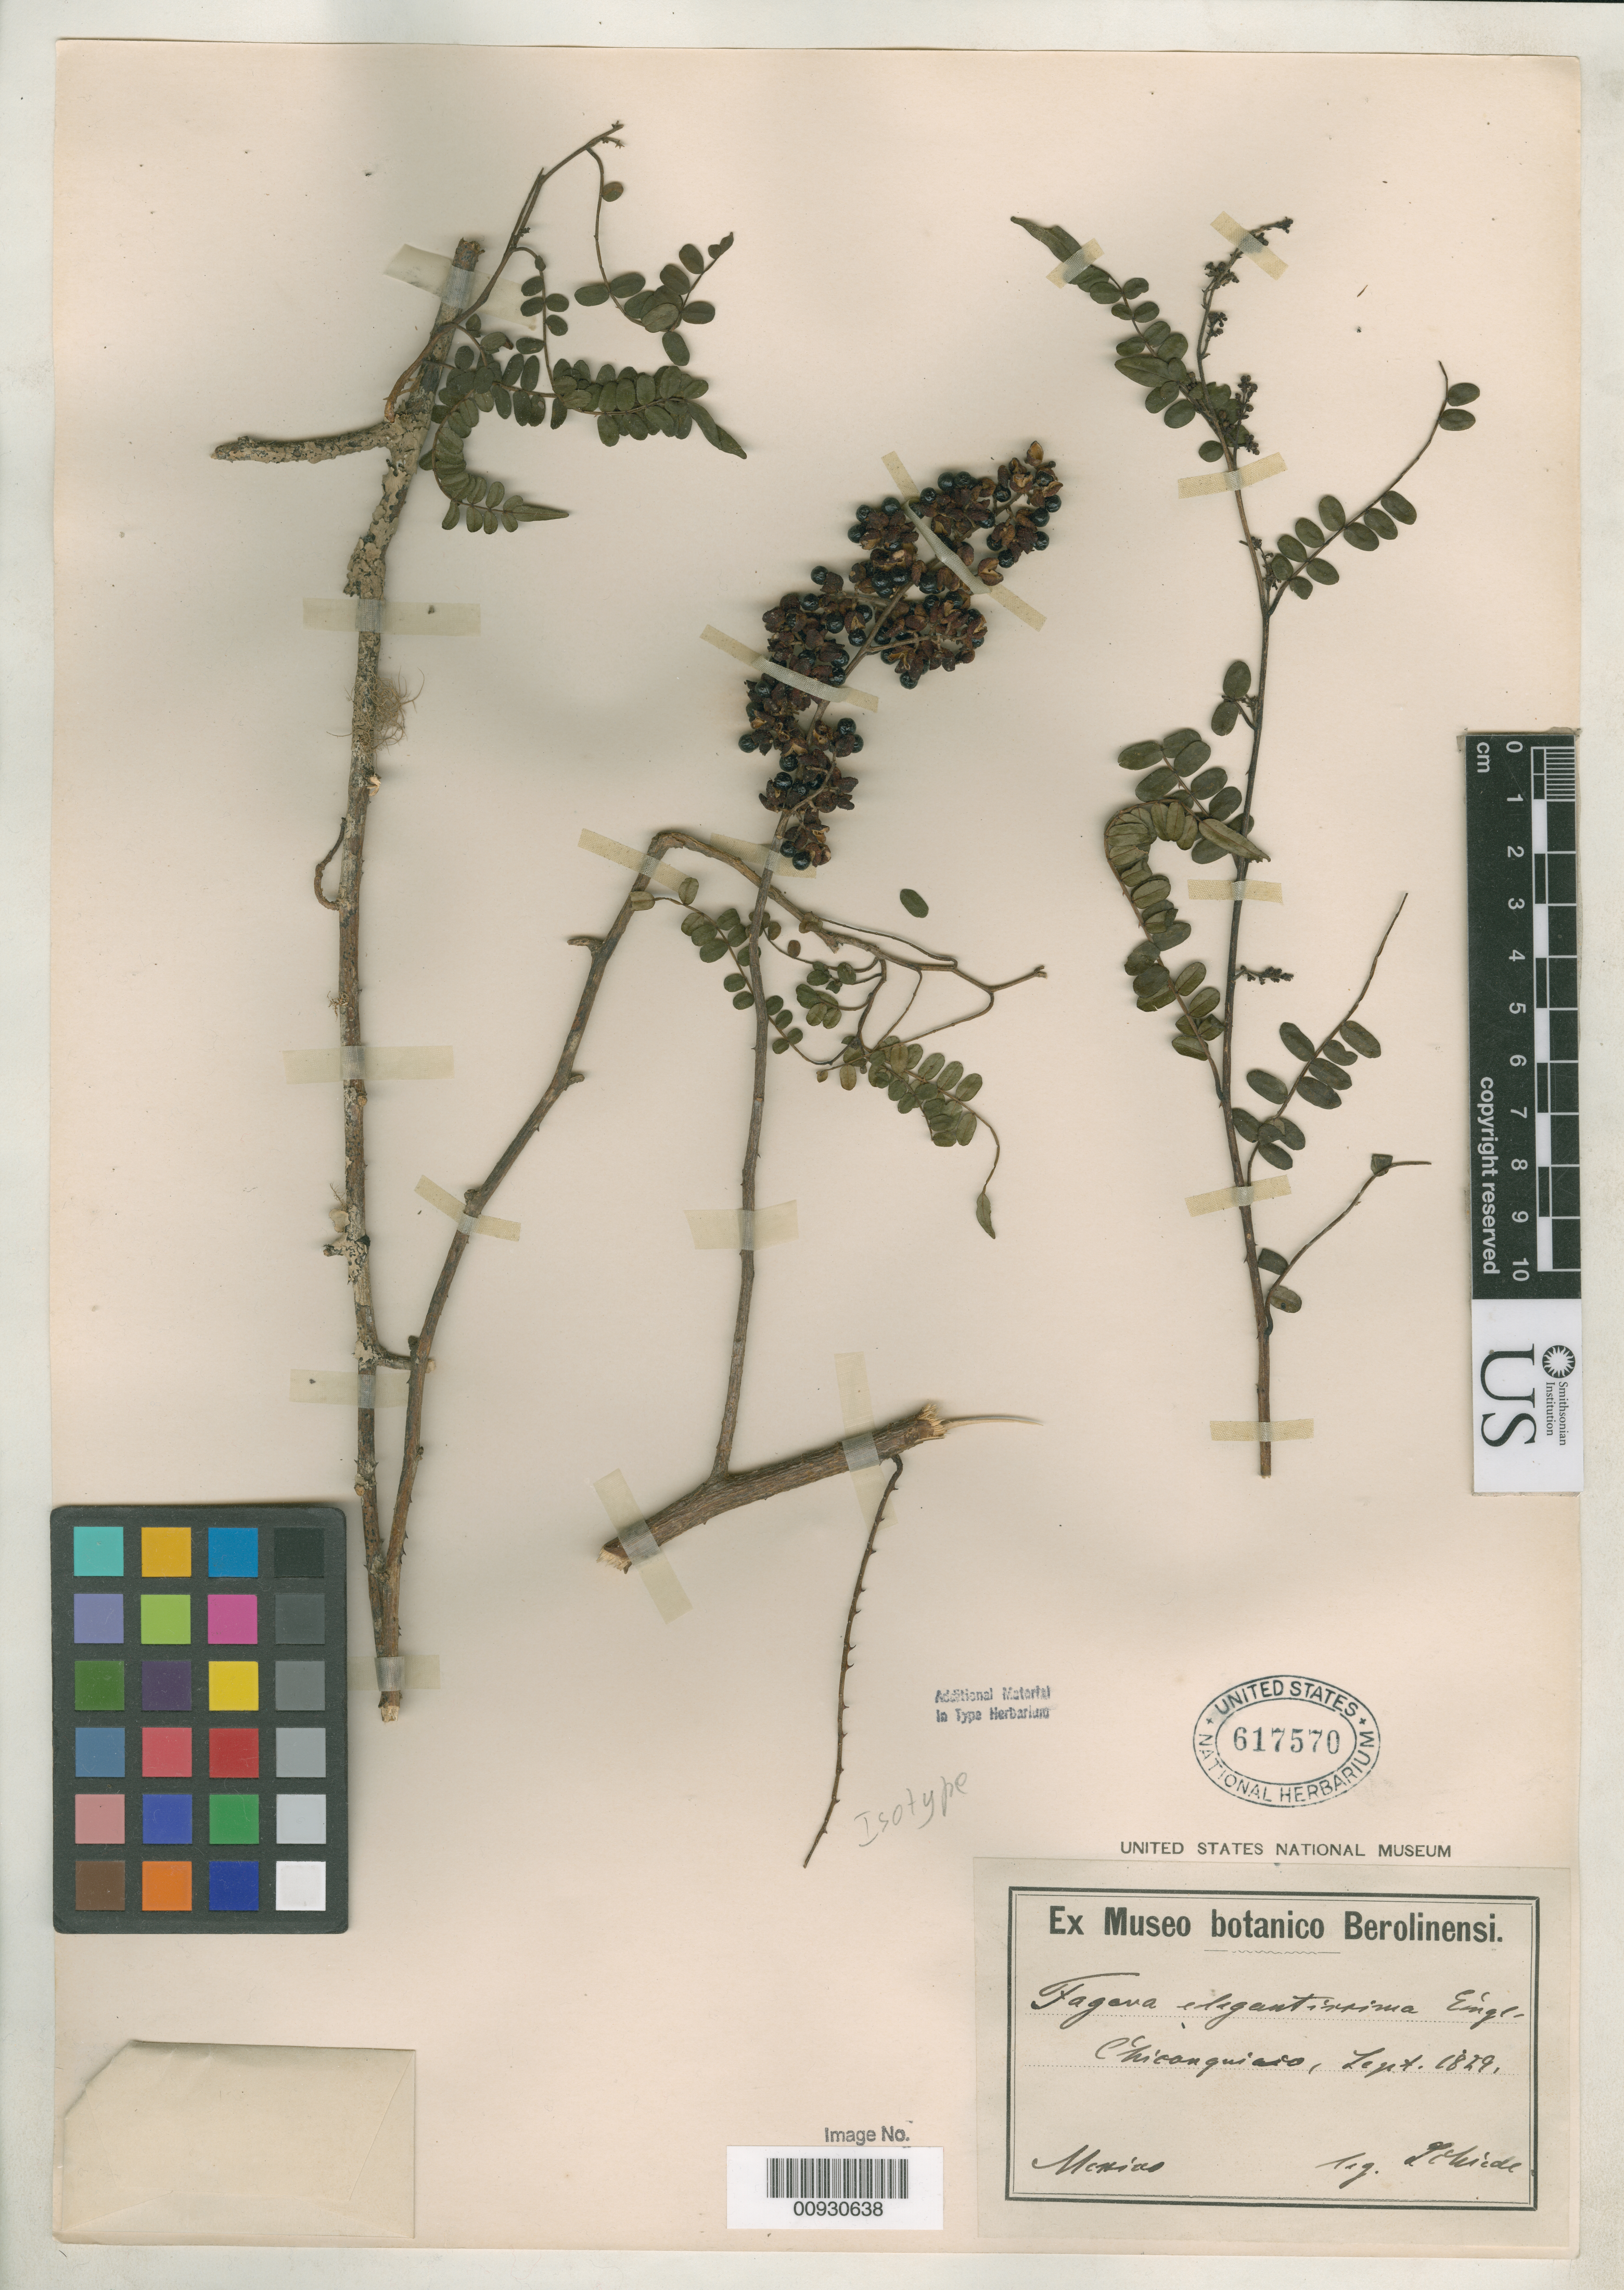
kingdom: Plantae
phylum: Tracheophyta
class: Magnoliopsida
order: Sapindales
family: Rutaceae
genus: Fagara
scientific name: Fagara elegantissima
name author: Engl.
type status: Syntype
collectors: C. J. W. Schiede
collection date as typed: Sep 1829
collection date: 1829-09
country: Mexico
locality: Chiconquiaco.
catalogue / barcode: US 617570